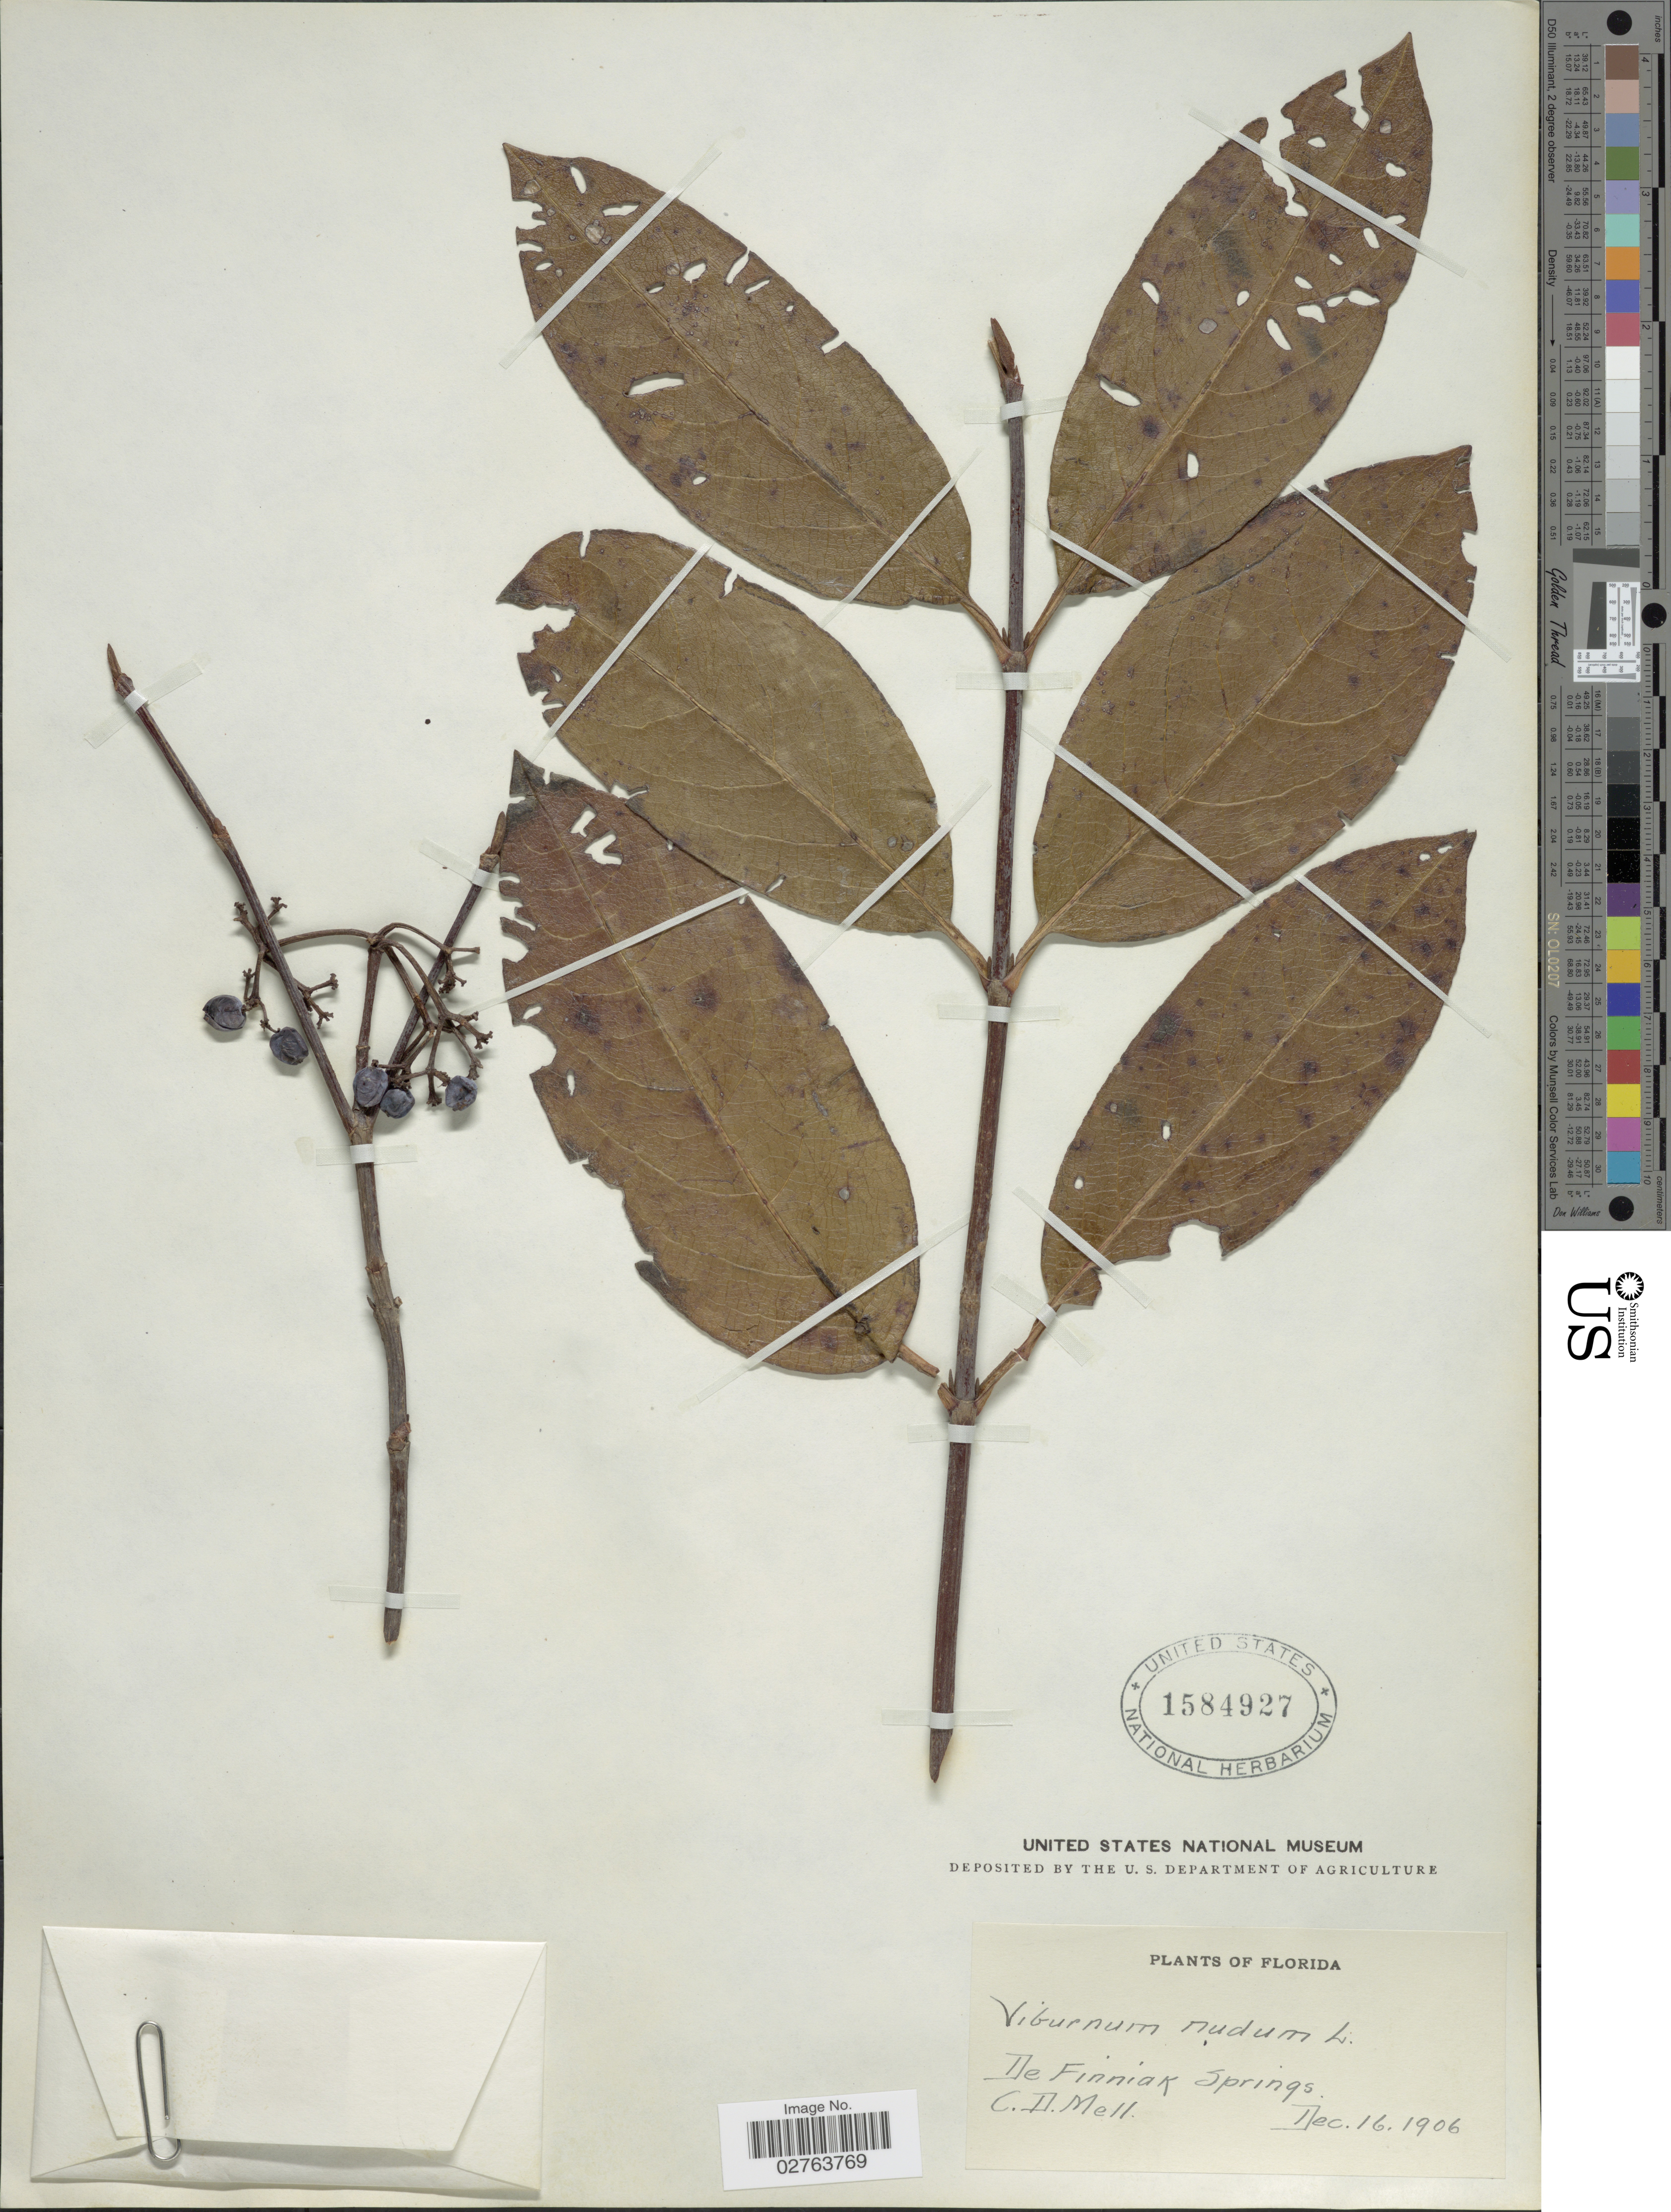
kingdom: Plantae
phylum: Tracheophyta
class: Magnoliopsida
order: Dipsacales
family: Viburnaceae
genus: Viburnum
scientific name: Viburnum nudum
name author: L.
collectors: C. D. Mell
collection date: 1906-12-16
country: United States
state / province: Florida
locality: De Finniak Springs.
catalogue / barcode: US 1584927